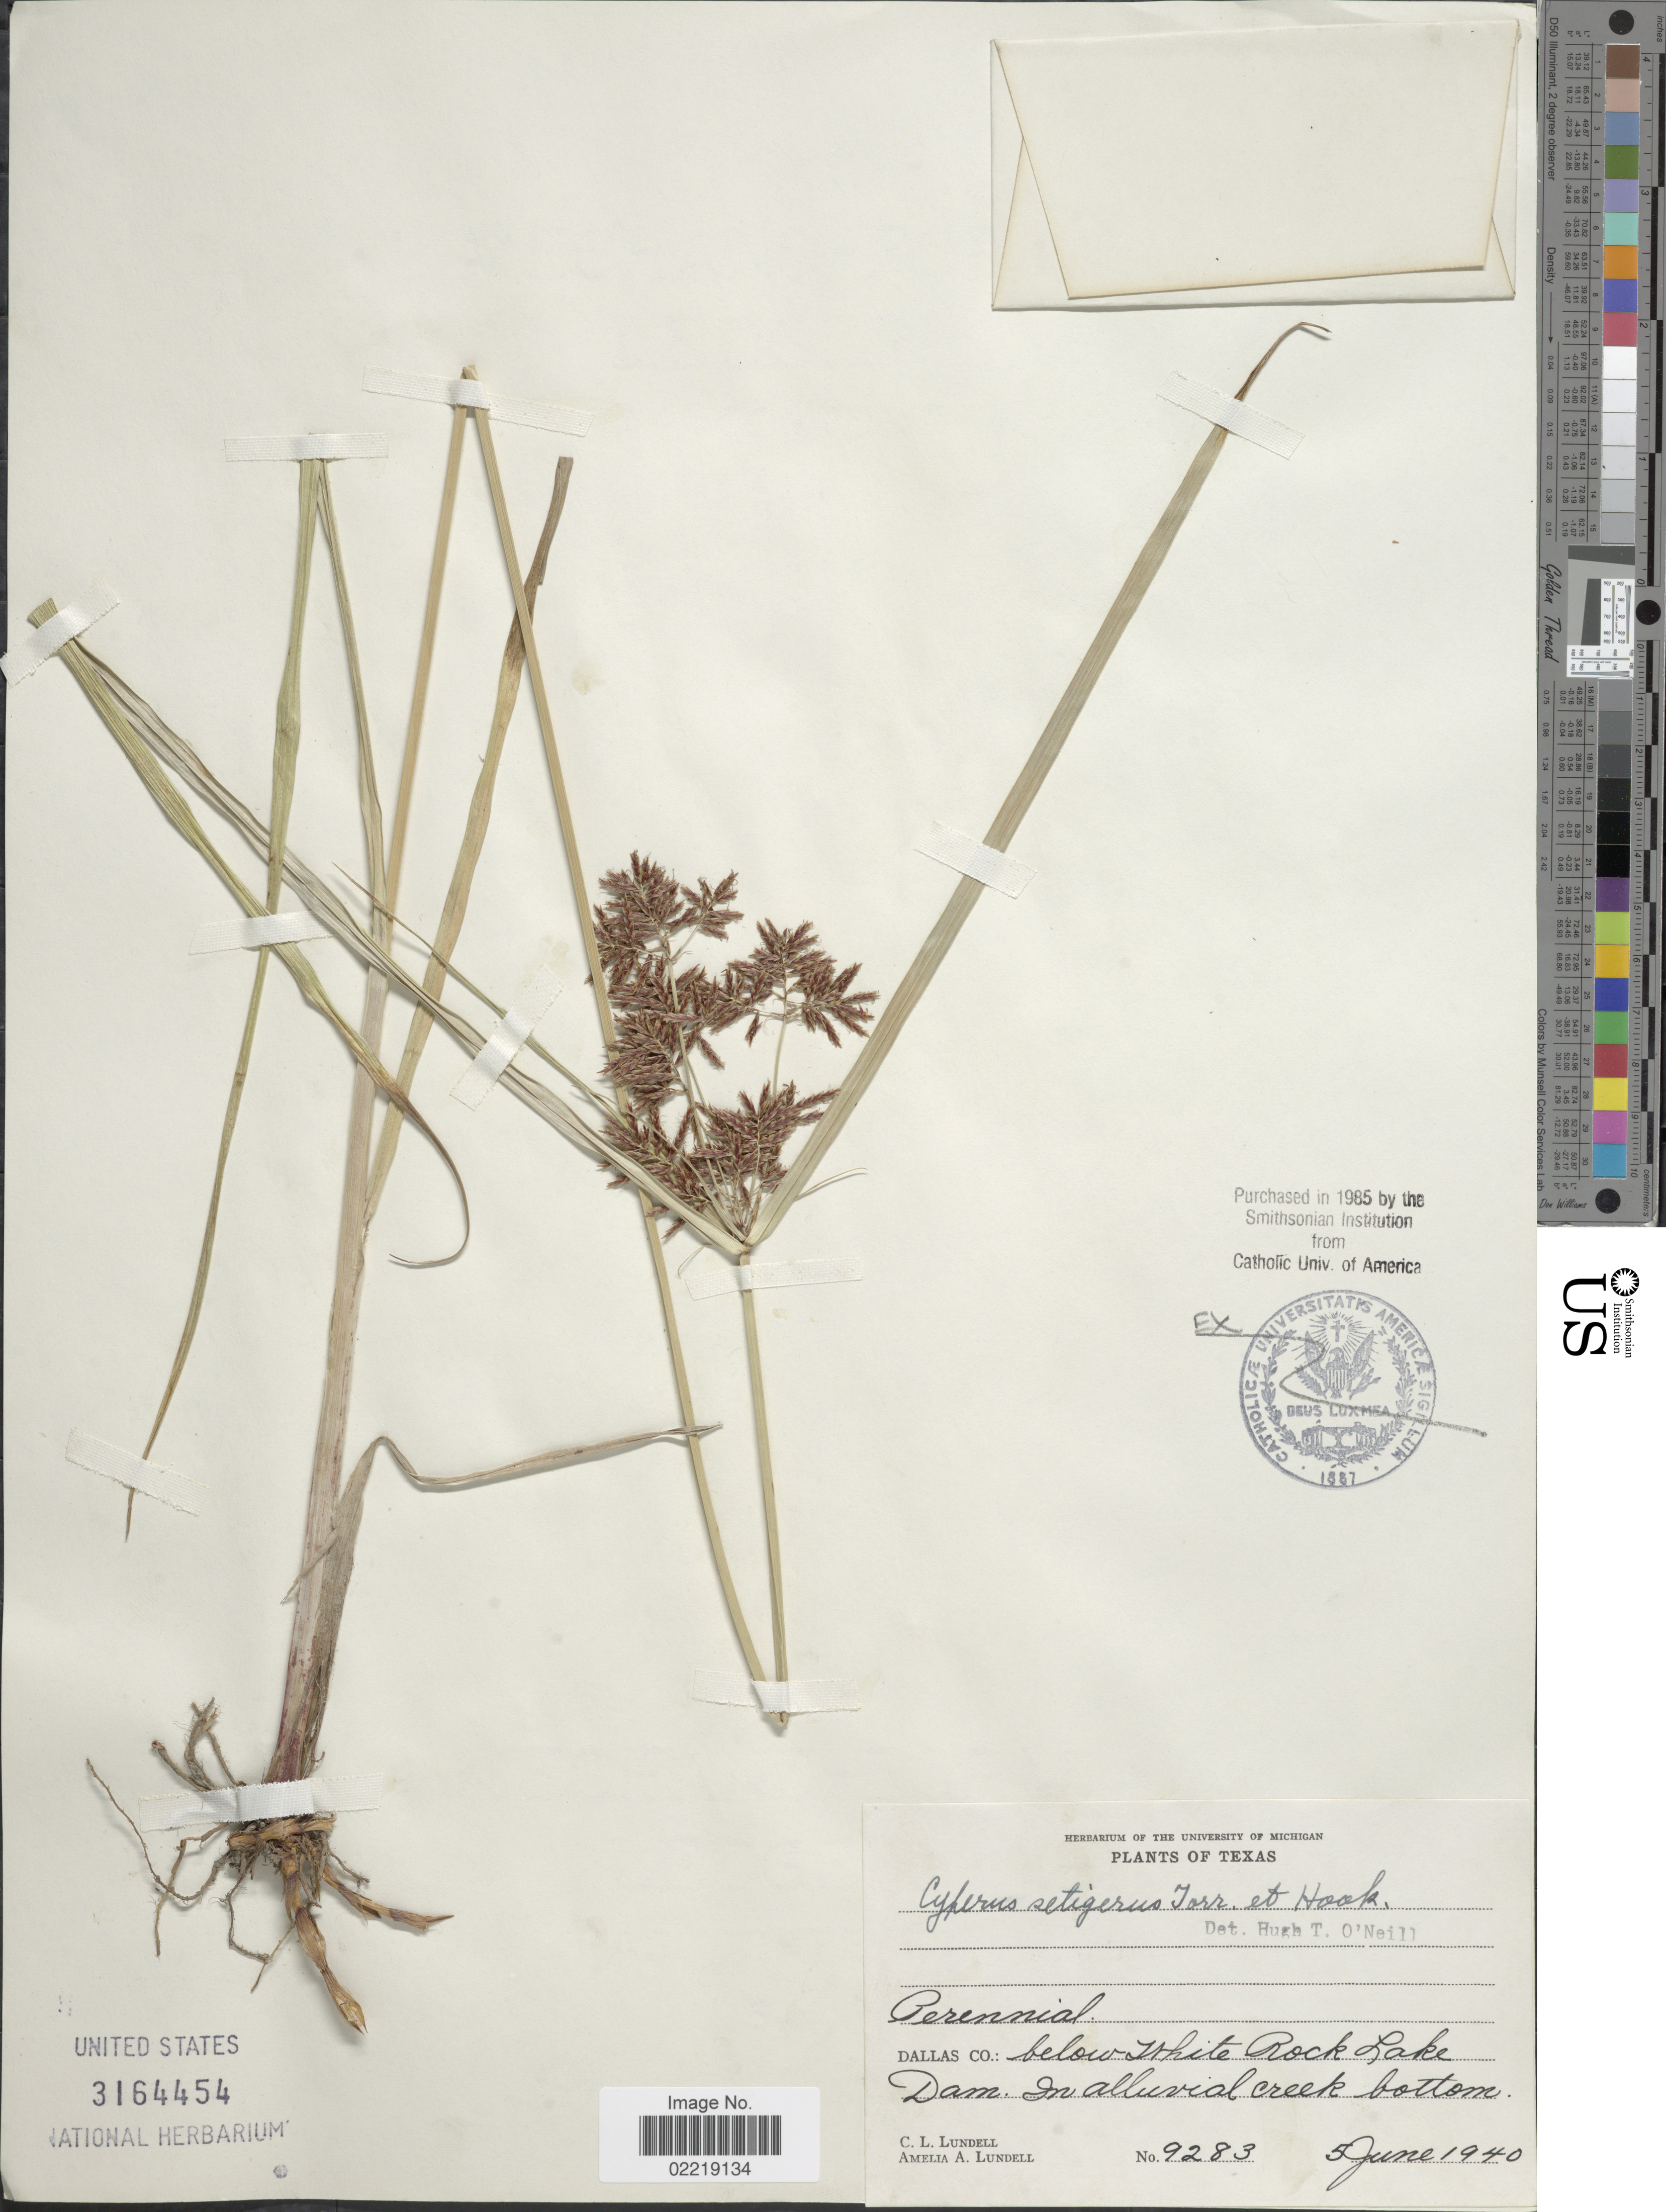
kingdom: Plantae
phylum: Tracheophyta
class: Liliopsida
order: Poales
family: Cyperaceae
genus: Cyperus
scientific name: Cyperus setigerus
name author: Torr. & Hook.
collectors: C. L. Lundell & A. A. Lundell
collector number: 9283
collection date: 1940-06-05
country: United States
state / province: Texas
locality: Below White Rock Lake Dam. In alluvial creek bottom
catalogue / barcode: US 3164454